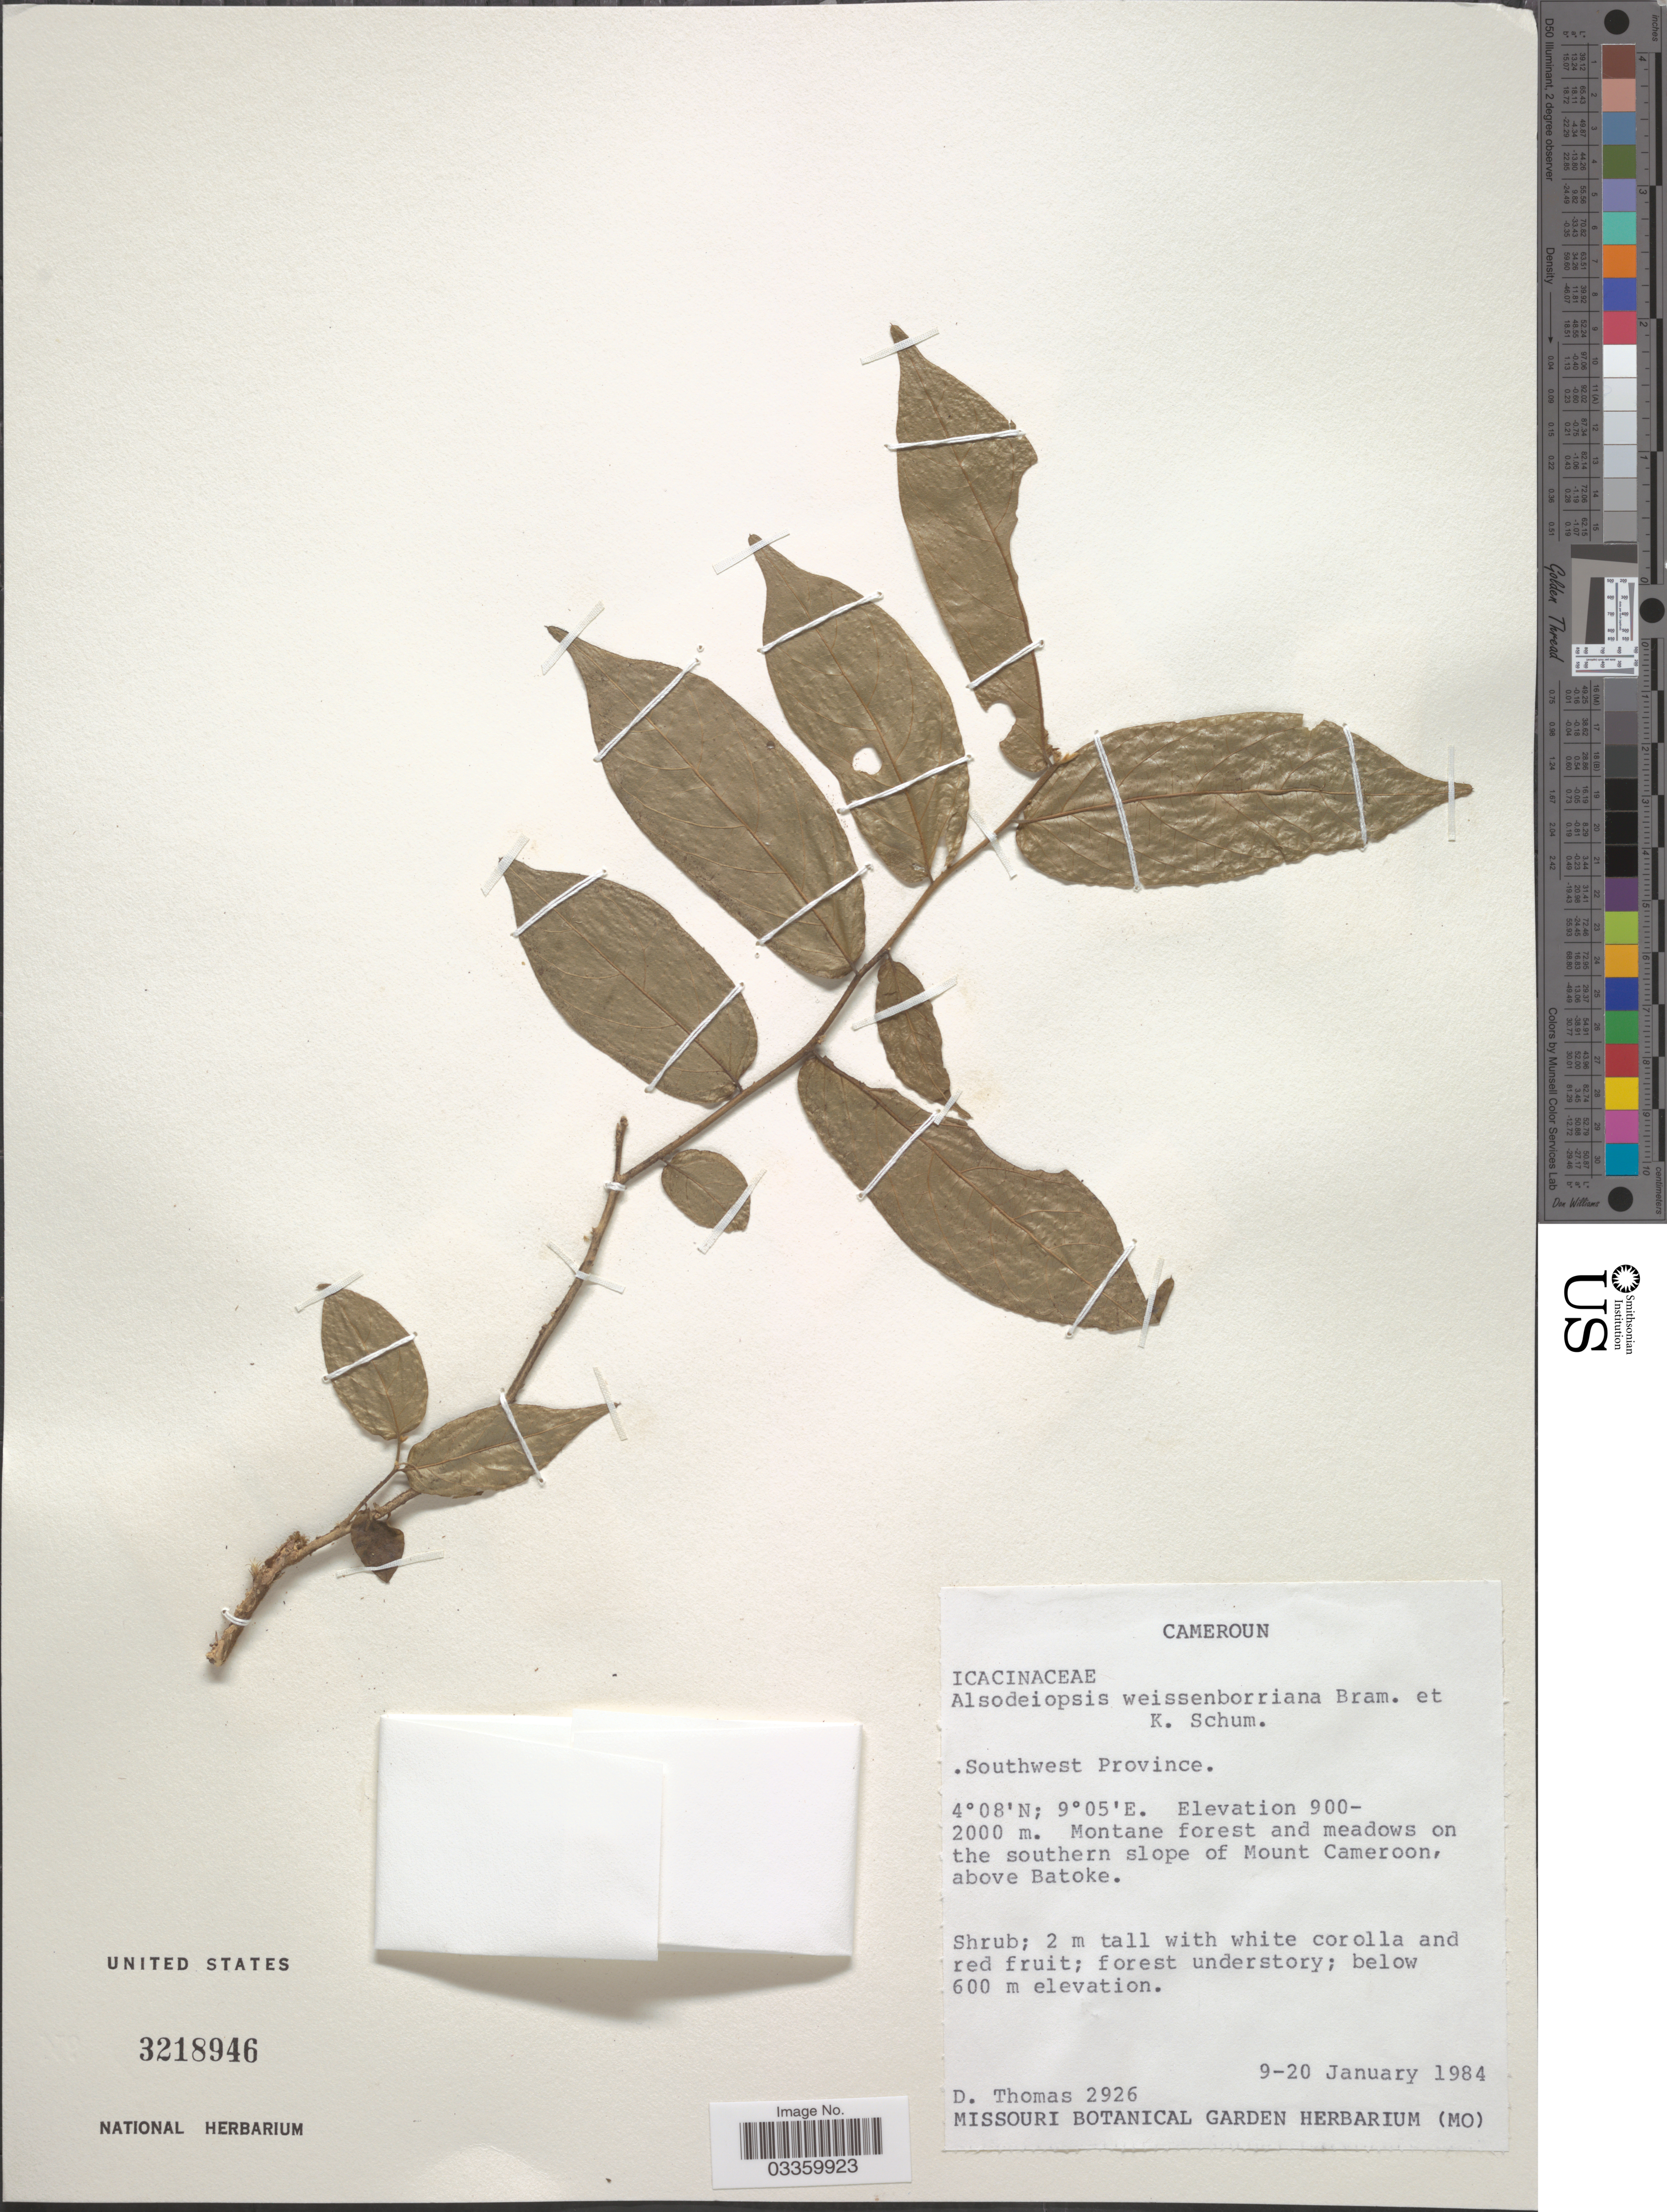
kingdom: Plantae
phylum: Tracheophyta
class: Magnoliopsida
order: Icacinales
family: Icacinaceae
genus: Alsodeiopsis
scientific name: Alsodeiopsis weissenborniana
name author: J. Braun & K. Schum.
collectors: D. Thomas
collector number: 2926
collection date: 1984-01-09/1984-01-20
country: Cameroon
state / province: Sud-Ouest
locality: Cameroun. Southwest Province. Montane forest and meadows on the southern slope of Mount Cameroon, abvoe Batoke.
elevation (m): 2000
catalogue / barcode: US 3218946